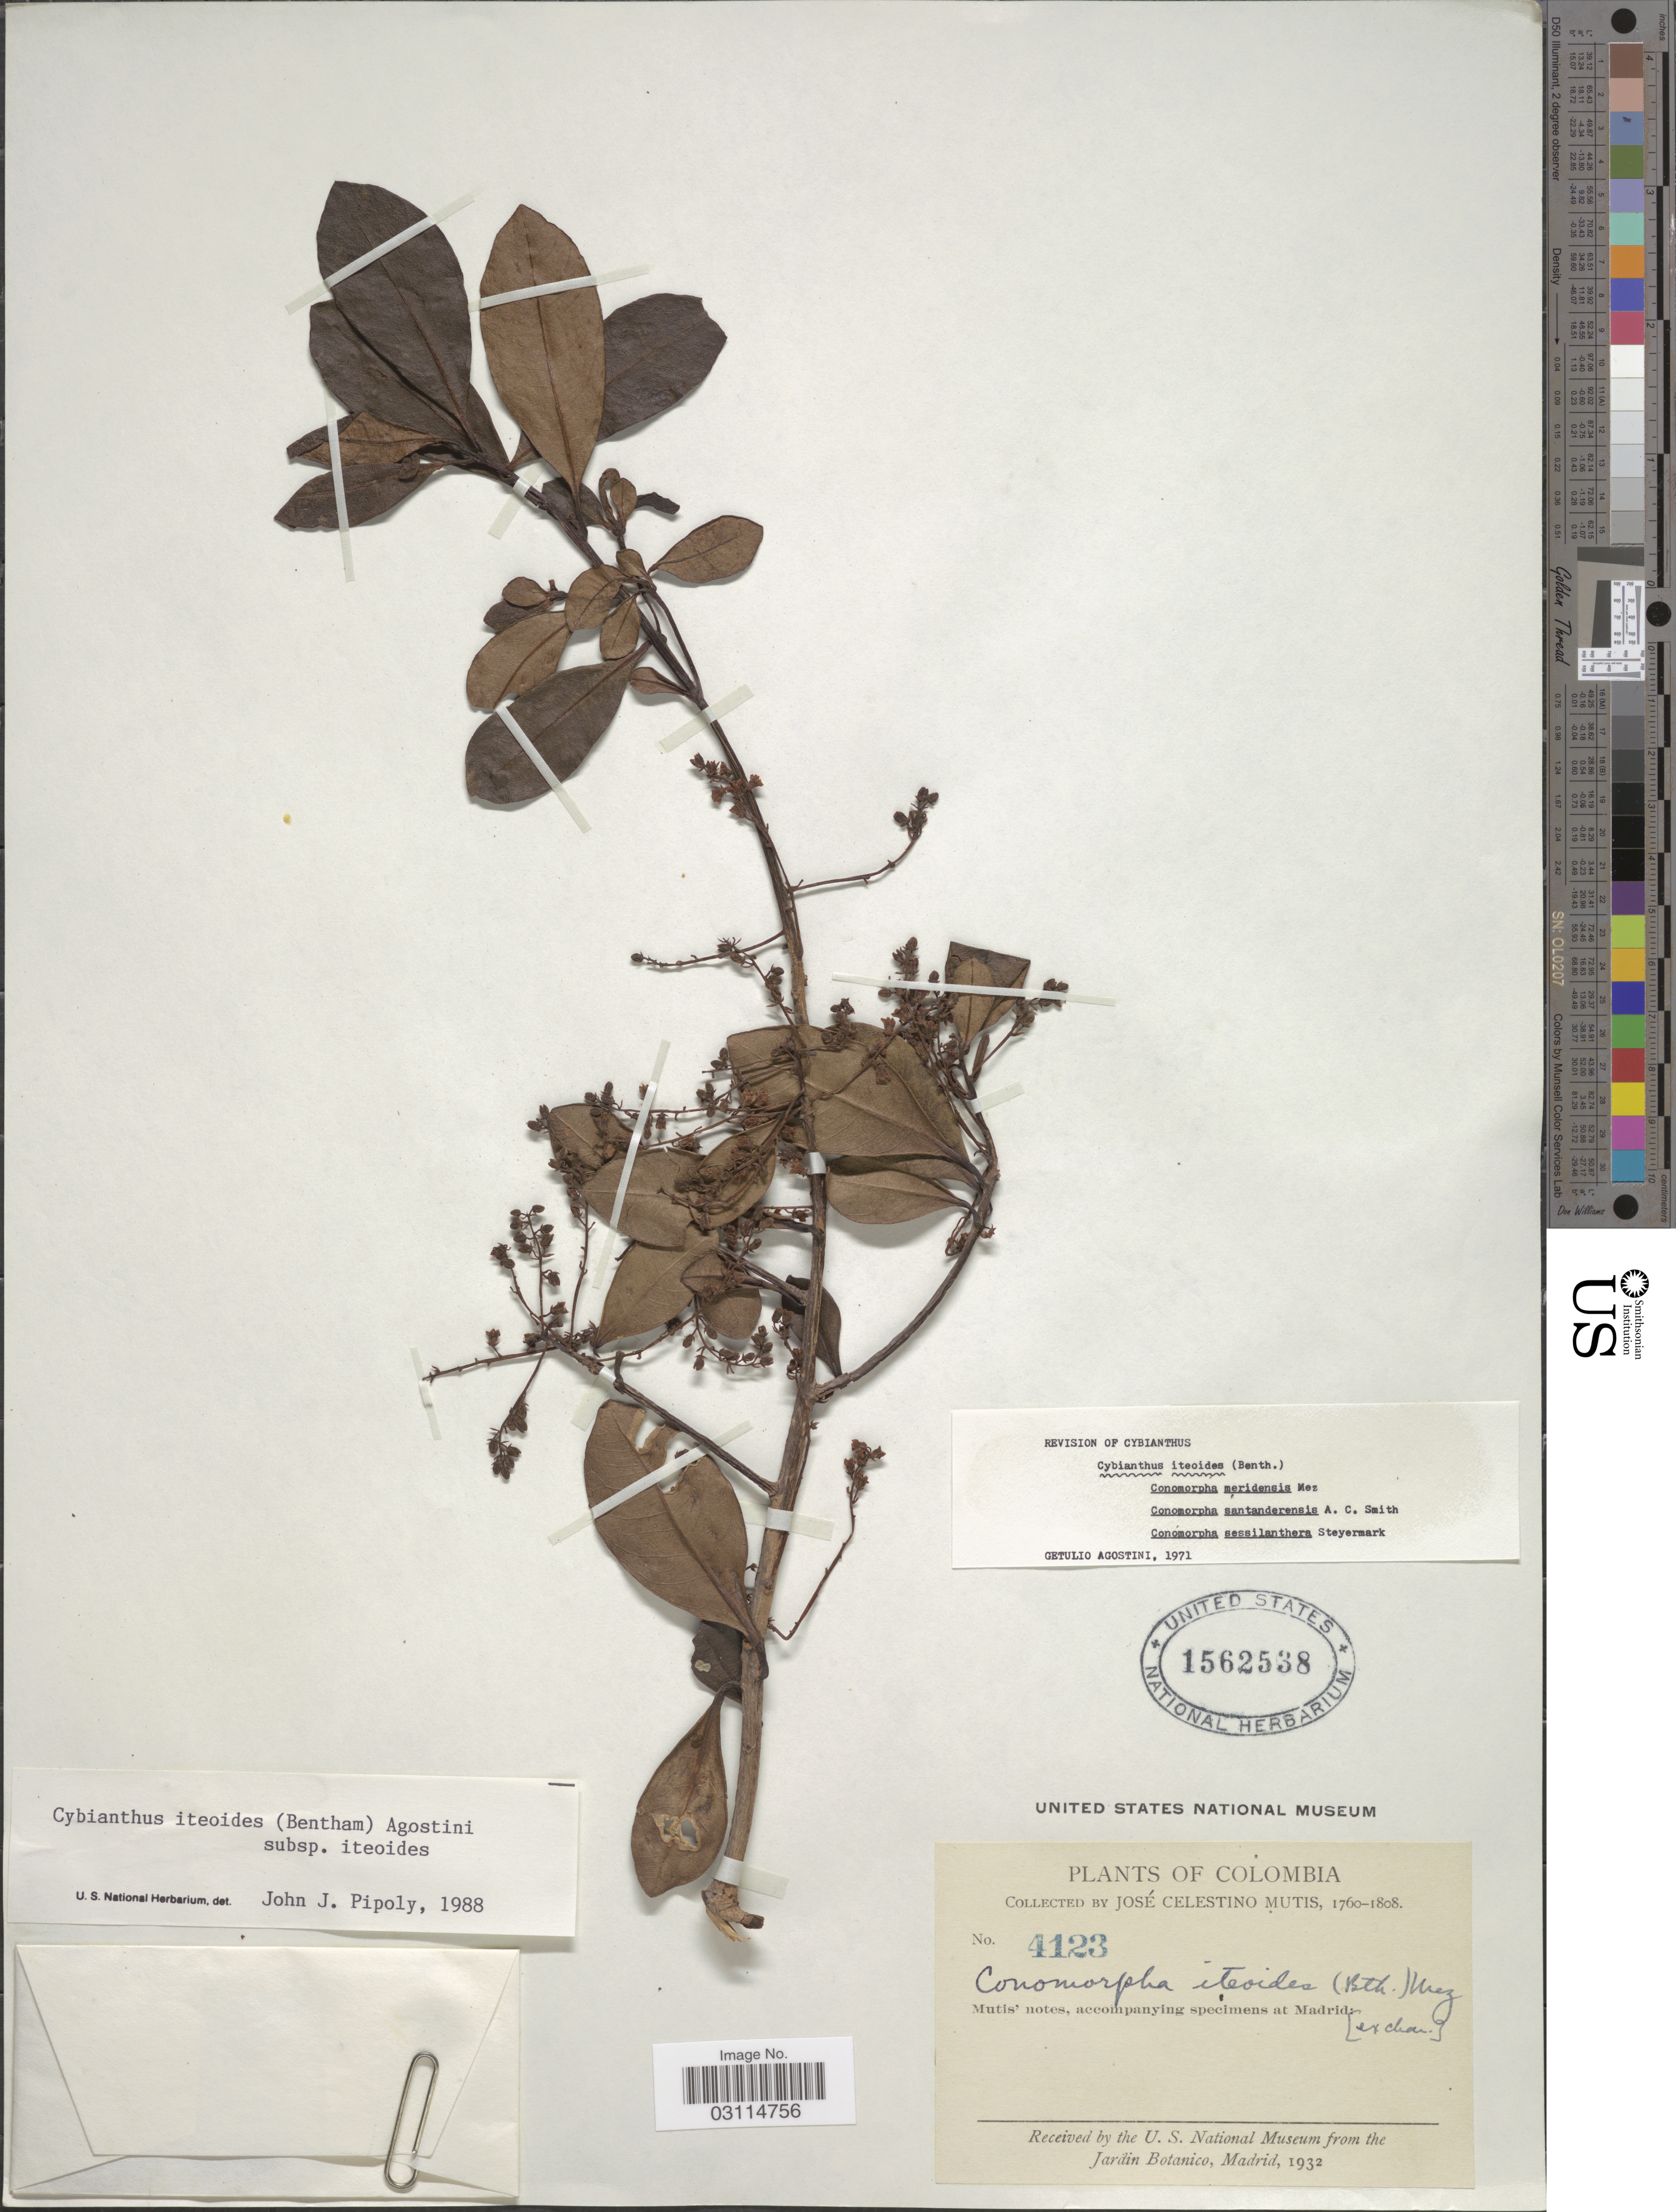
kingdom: Plantae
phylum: Tracheophyta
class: Magnoliopsida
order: Ericales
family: Primulaceae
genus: Cybianthus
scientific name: Cybianthus iteoides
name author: (Benth.) G. Agostini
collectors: J. C. B. Mutis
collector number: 4123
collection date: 1760/1808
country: Colombia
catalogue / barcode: US 1562538